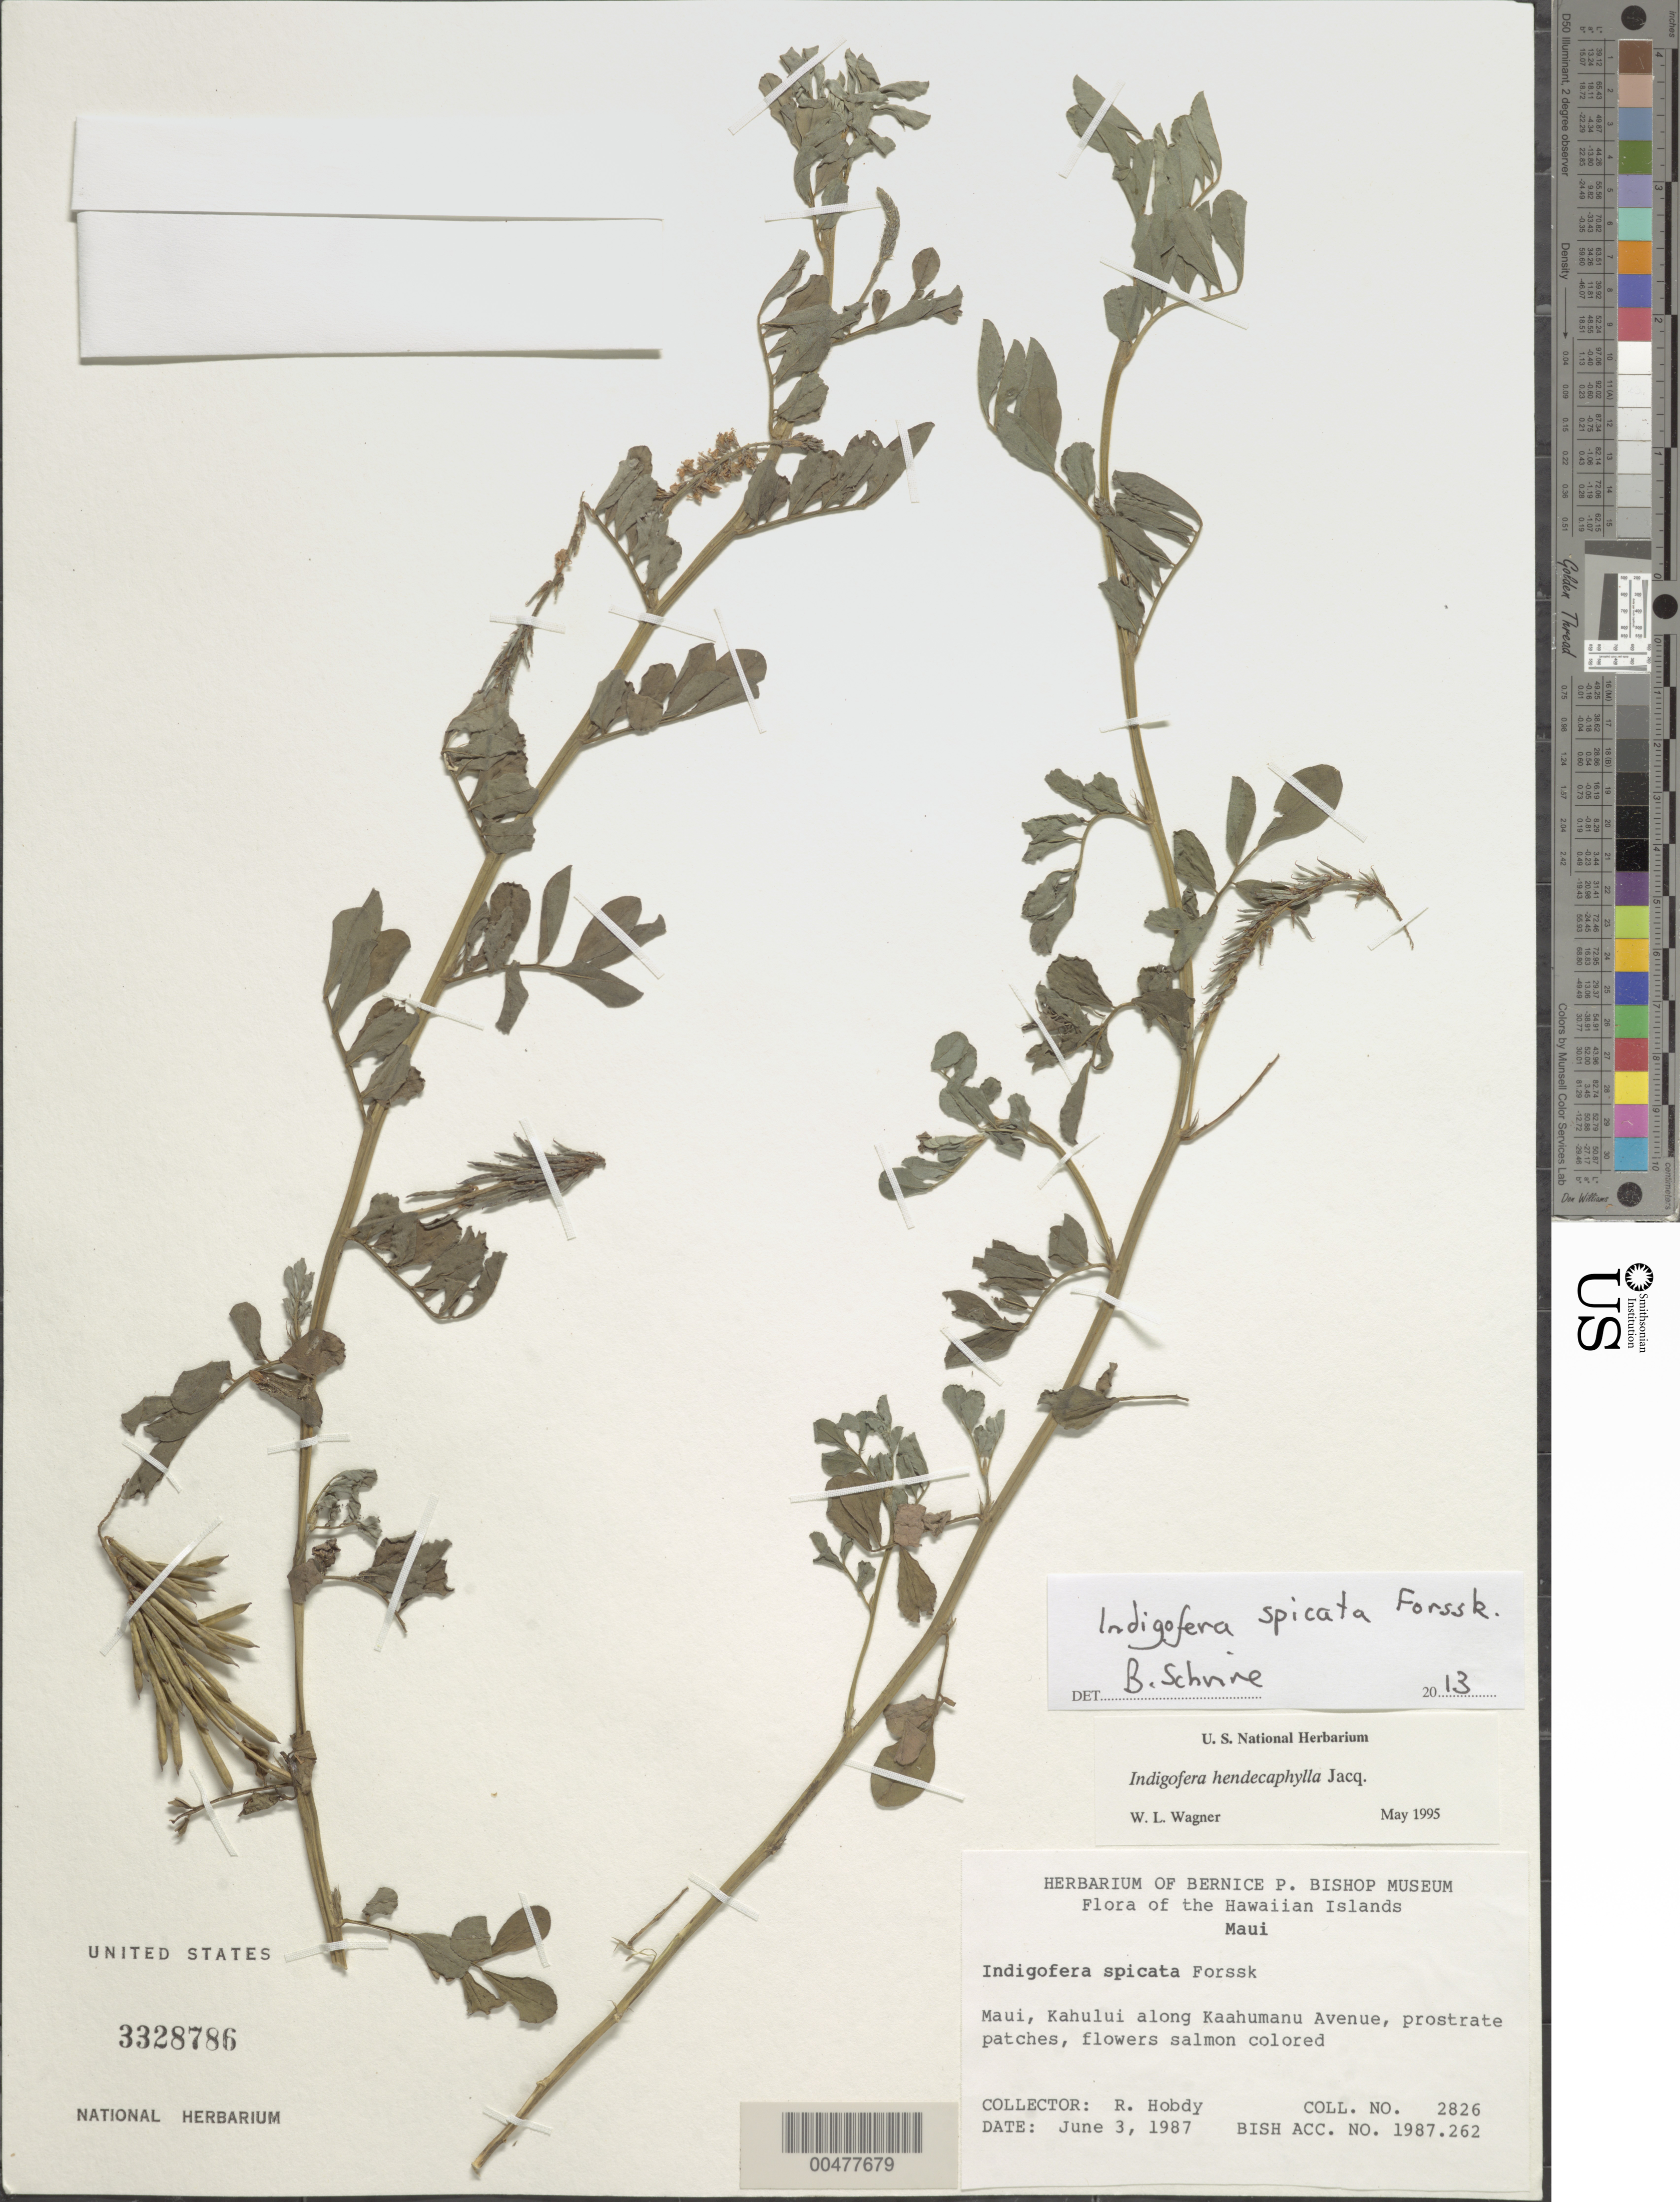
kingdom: Plantae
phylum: Tracheophyta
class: Magnoliopsida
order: Fabales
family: Fabaceae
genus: Indigofera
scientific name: Indigofera spicata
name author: Forssk.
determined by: Schrire, Brian D.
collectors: R. Hobdy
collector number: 2826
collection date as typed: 3 Jun 1987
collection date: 1987-06-03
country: United States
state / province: Hawaii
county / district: Maui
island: Maui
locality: Kahului along Kaahumanu Avenue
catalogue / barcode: US 3328786